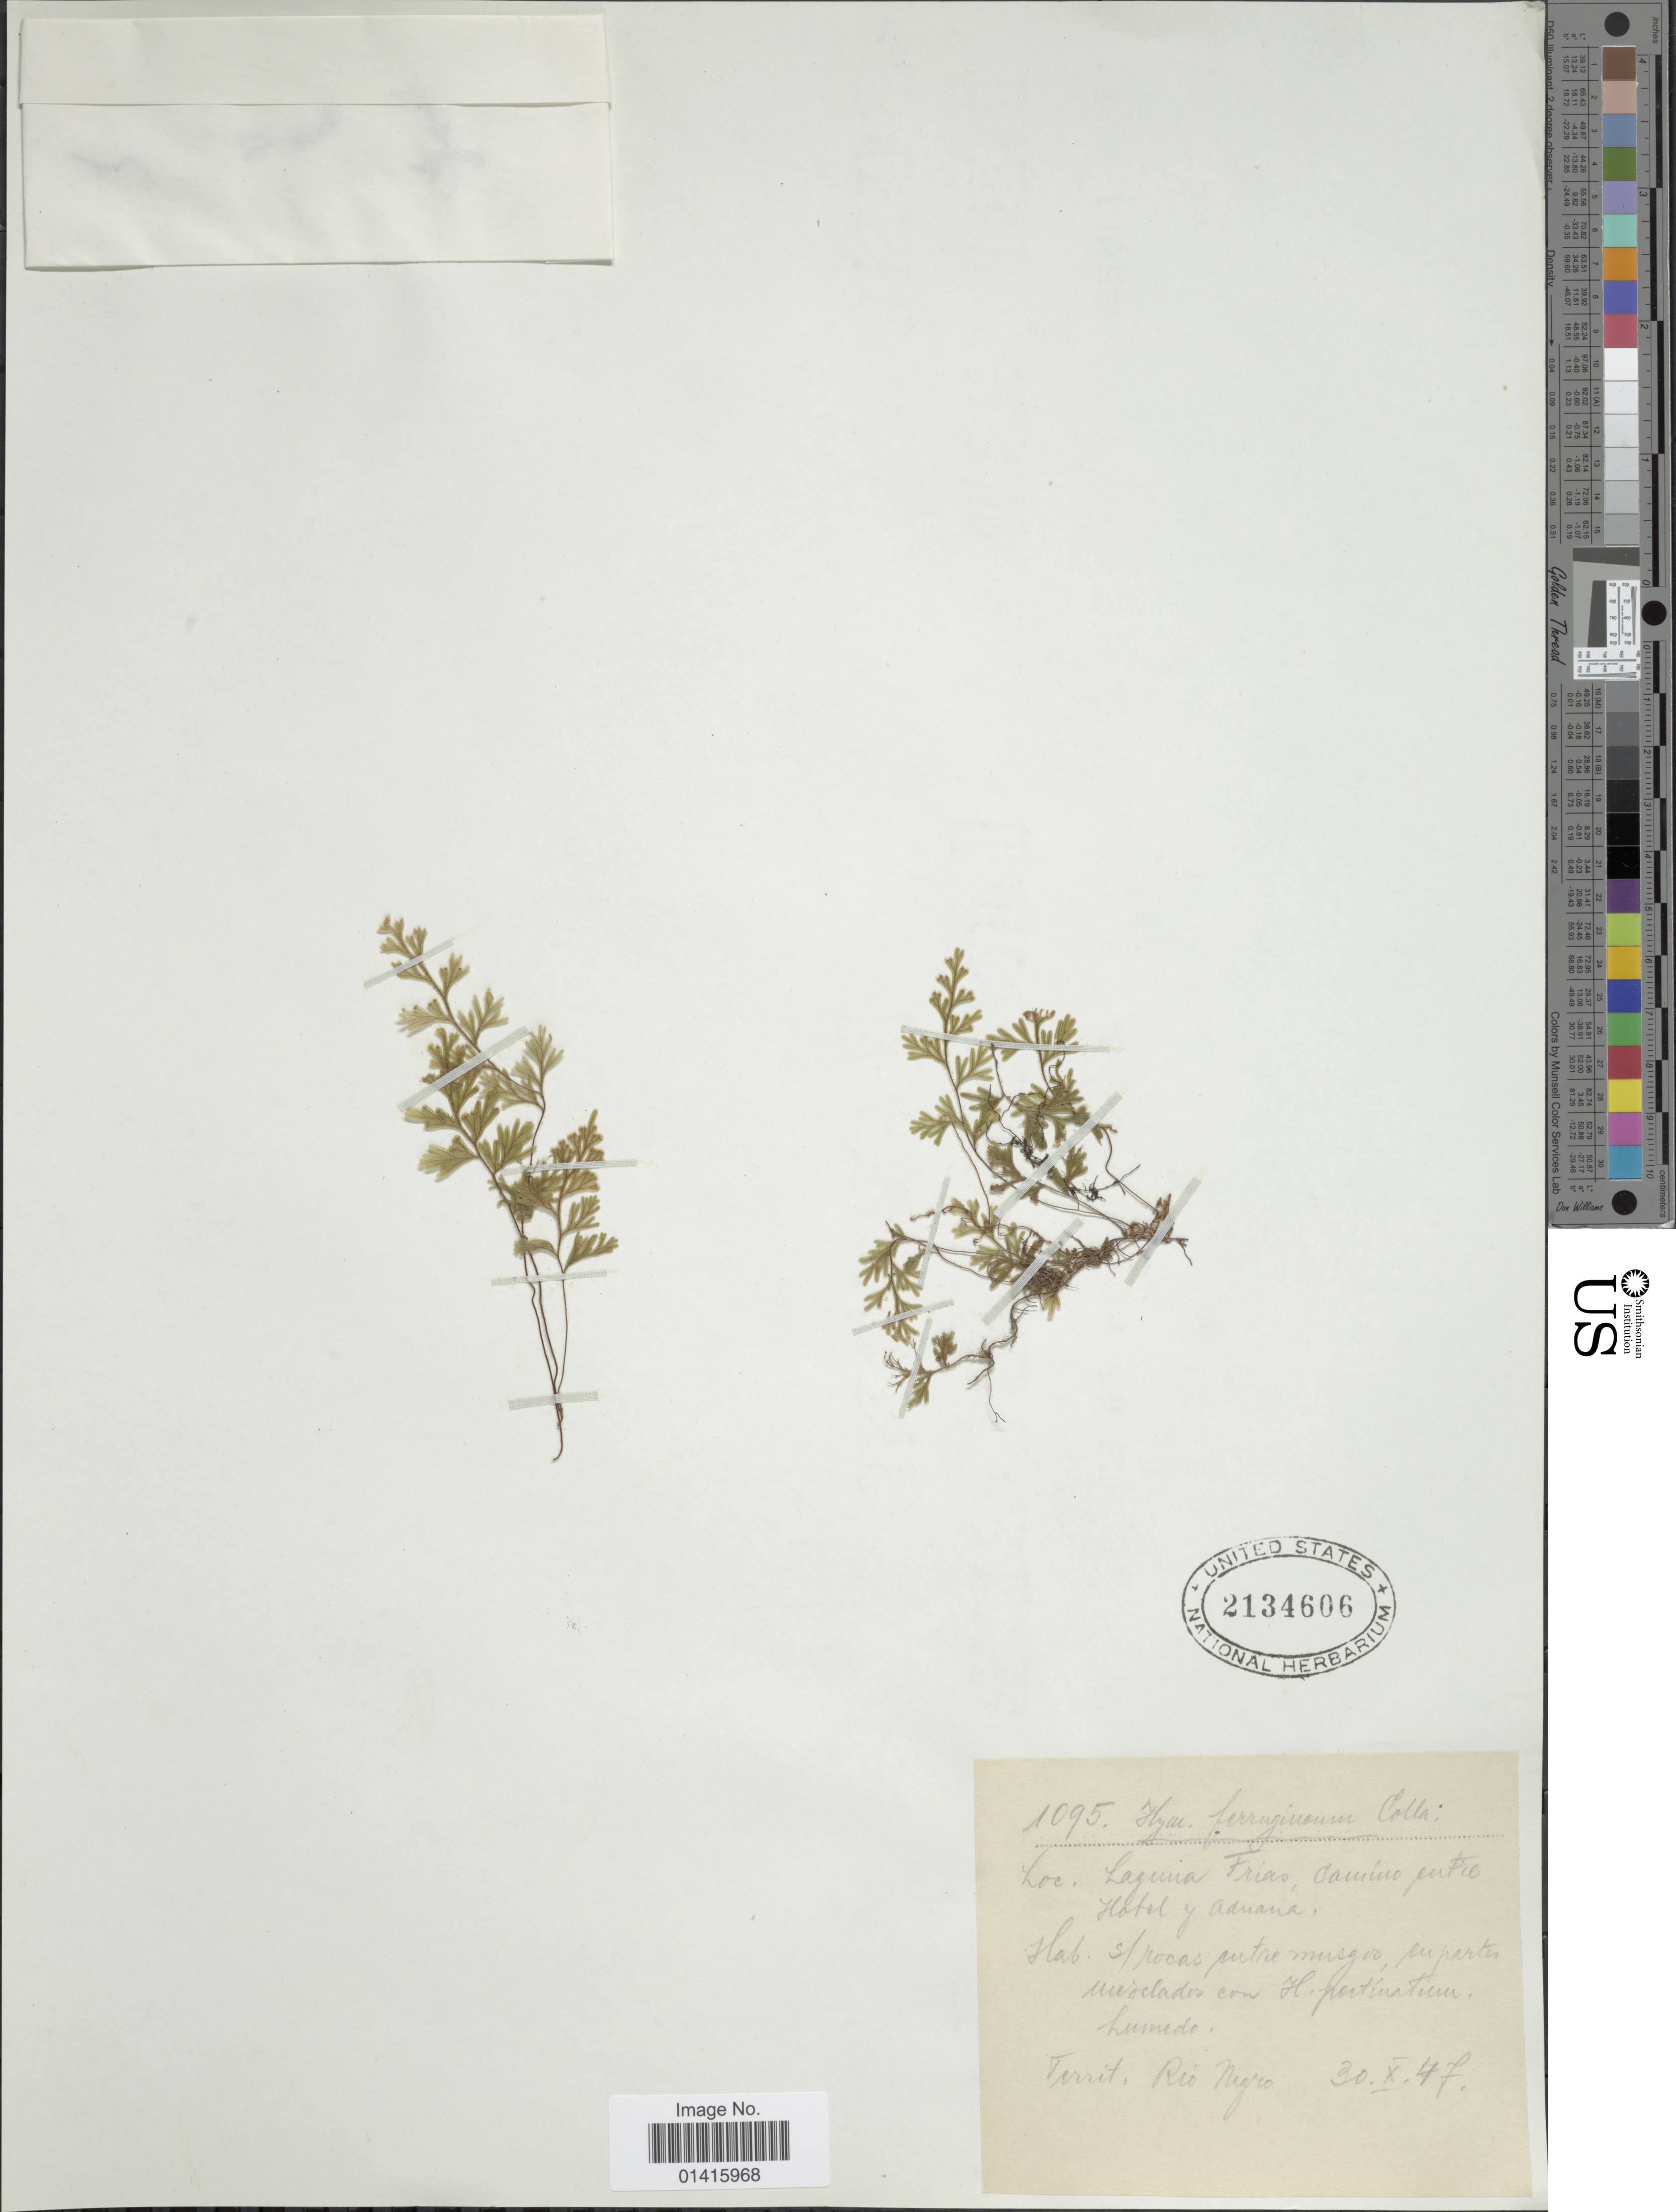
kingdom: Plantae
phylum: Tracheophyta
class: Polypodiopsida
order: Hymenophyllales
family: Hymenophyllaceae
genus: Hymenophyllum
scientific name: Hymenophyllum ferrugineum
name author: Colla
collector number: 1095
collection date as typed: Transcribed d/m/y: 30/10/47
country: Argentina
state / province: Rio Negro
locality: Laguna Frias, Camino entre Hotel y Aduana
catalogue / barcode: US 2134606